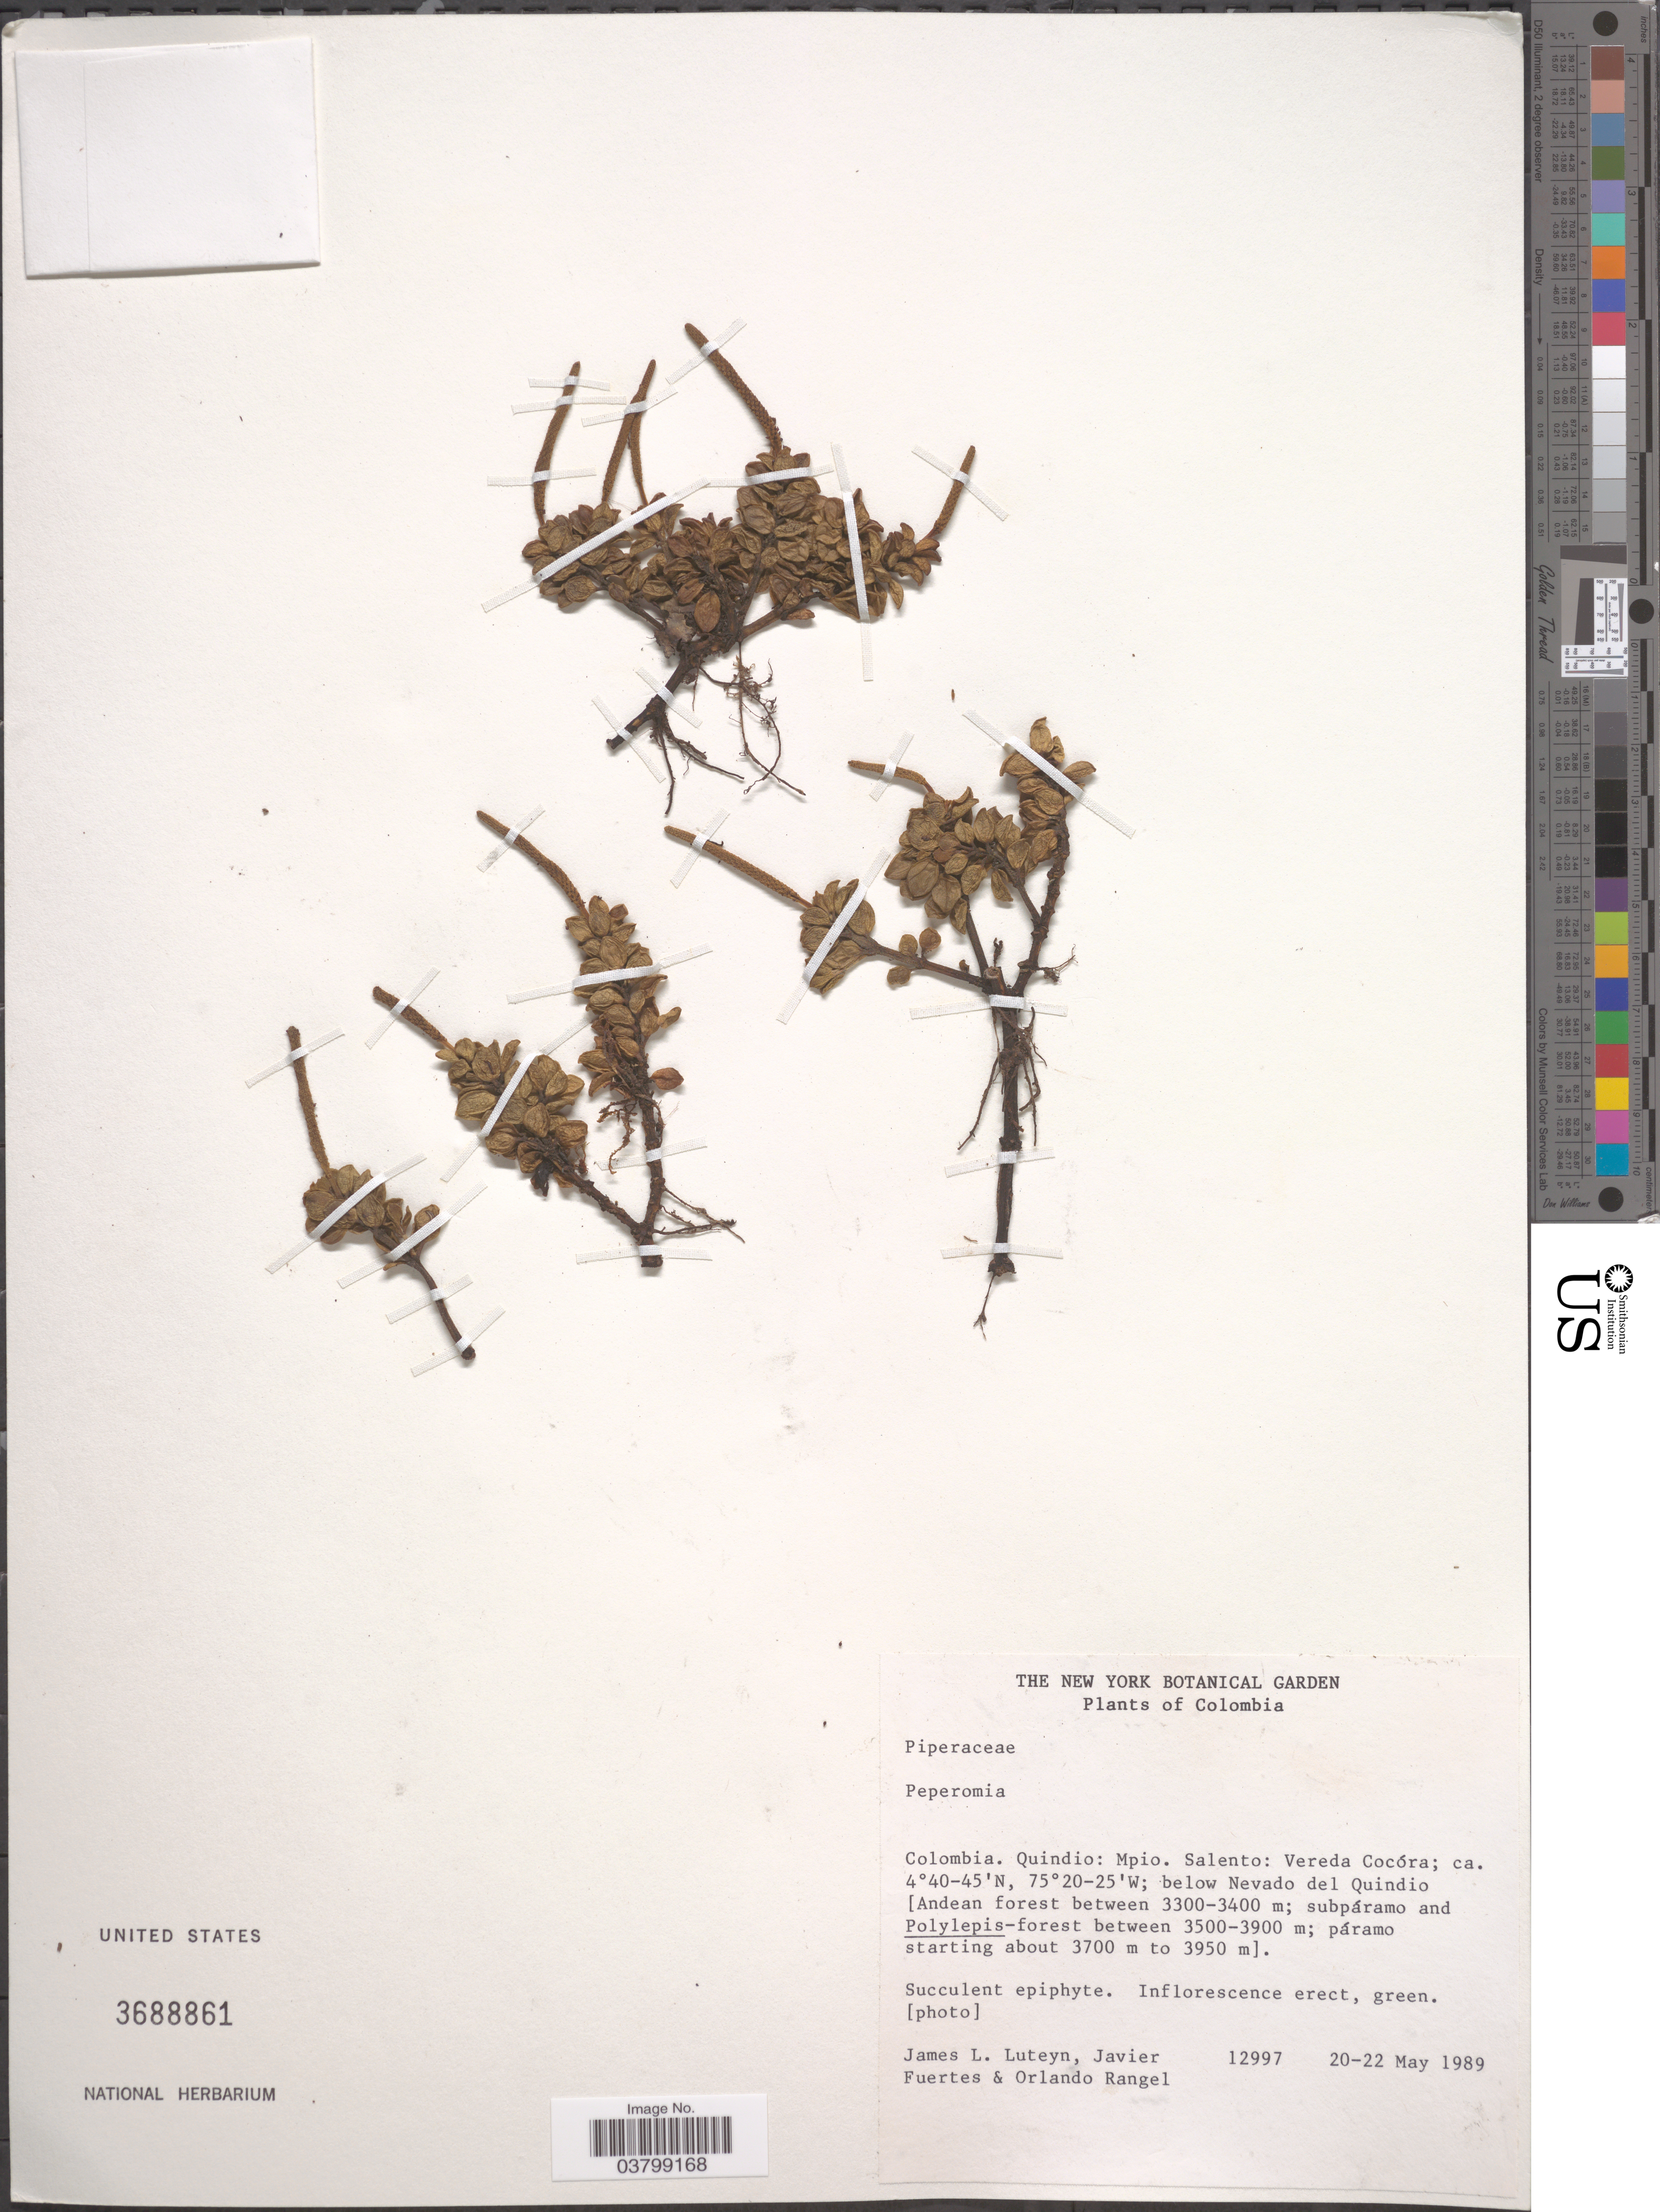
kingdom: Plantae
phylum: Tracheophyta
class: Magnoliopsida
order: Piperales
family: Piperaceae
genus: Peperomia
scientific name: Peperomia hartwegiana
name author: Miq.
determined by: Jiménez, José Estaban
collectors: J. L. Luteyn, J. Fuertes & O. Rangel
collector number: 12997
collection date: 1989-05-20/1989-05-22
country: Colombia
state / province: Quindío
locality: Mpio. Salento: Vereda Cocóra; below Nevado del Quindio.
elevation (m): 3300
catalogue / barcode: US 3688861